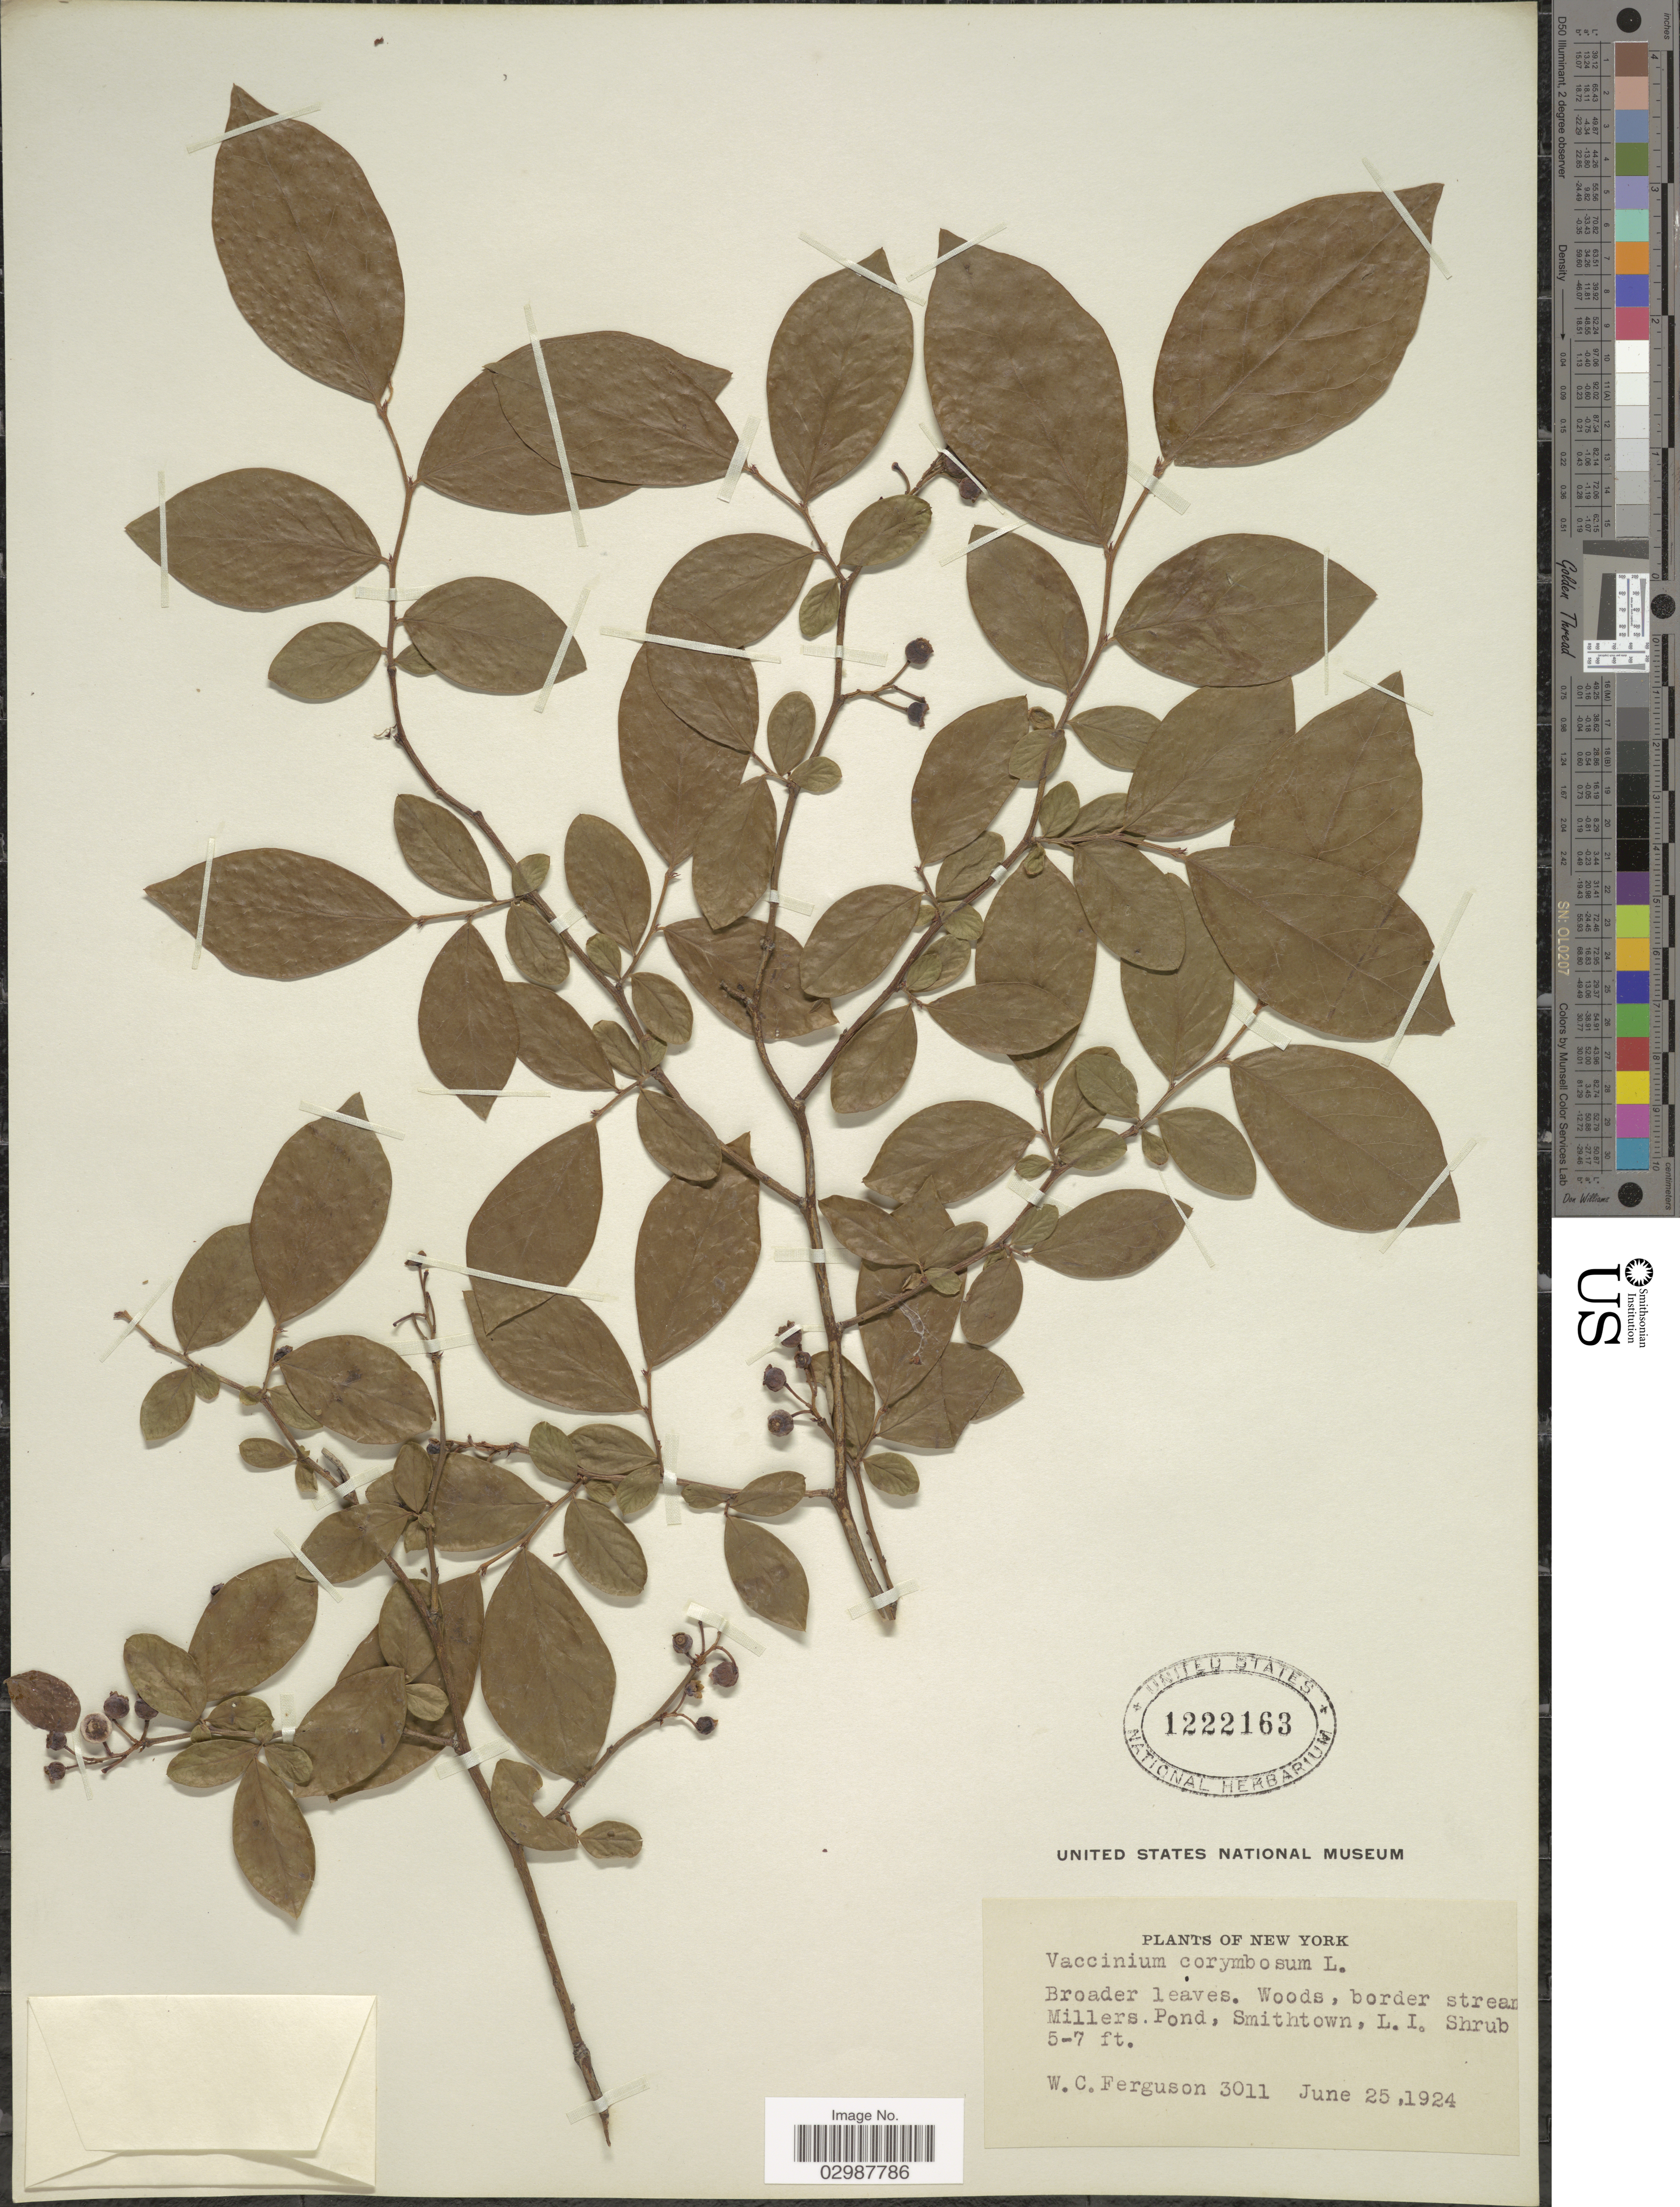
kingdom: Plantae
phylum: Tracheophyta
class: Magnoliopsida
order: Ericales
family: Ericaceae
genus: Vaccinium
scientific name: Vaccinium corymbosum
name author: L.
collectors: W. Ferguson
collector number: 3011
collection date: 1924-06-25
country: United States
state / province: New York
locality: Millers Pond, Smithtown, L. I.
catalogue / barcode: US 1222163